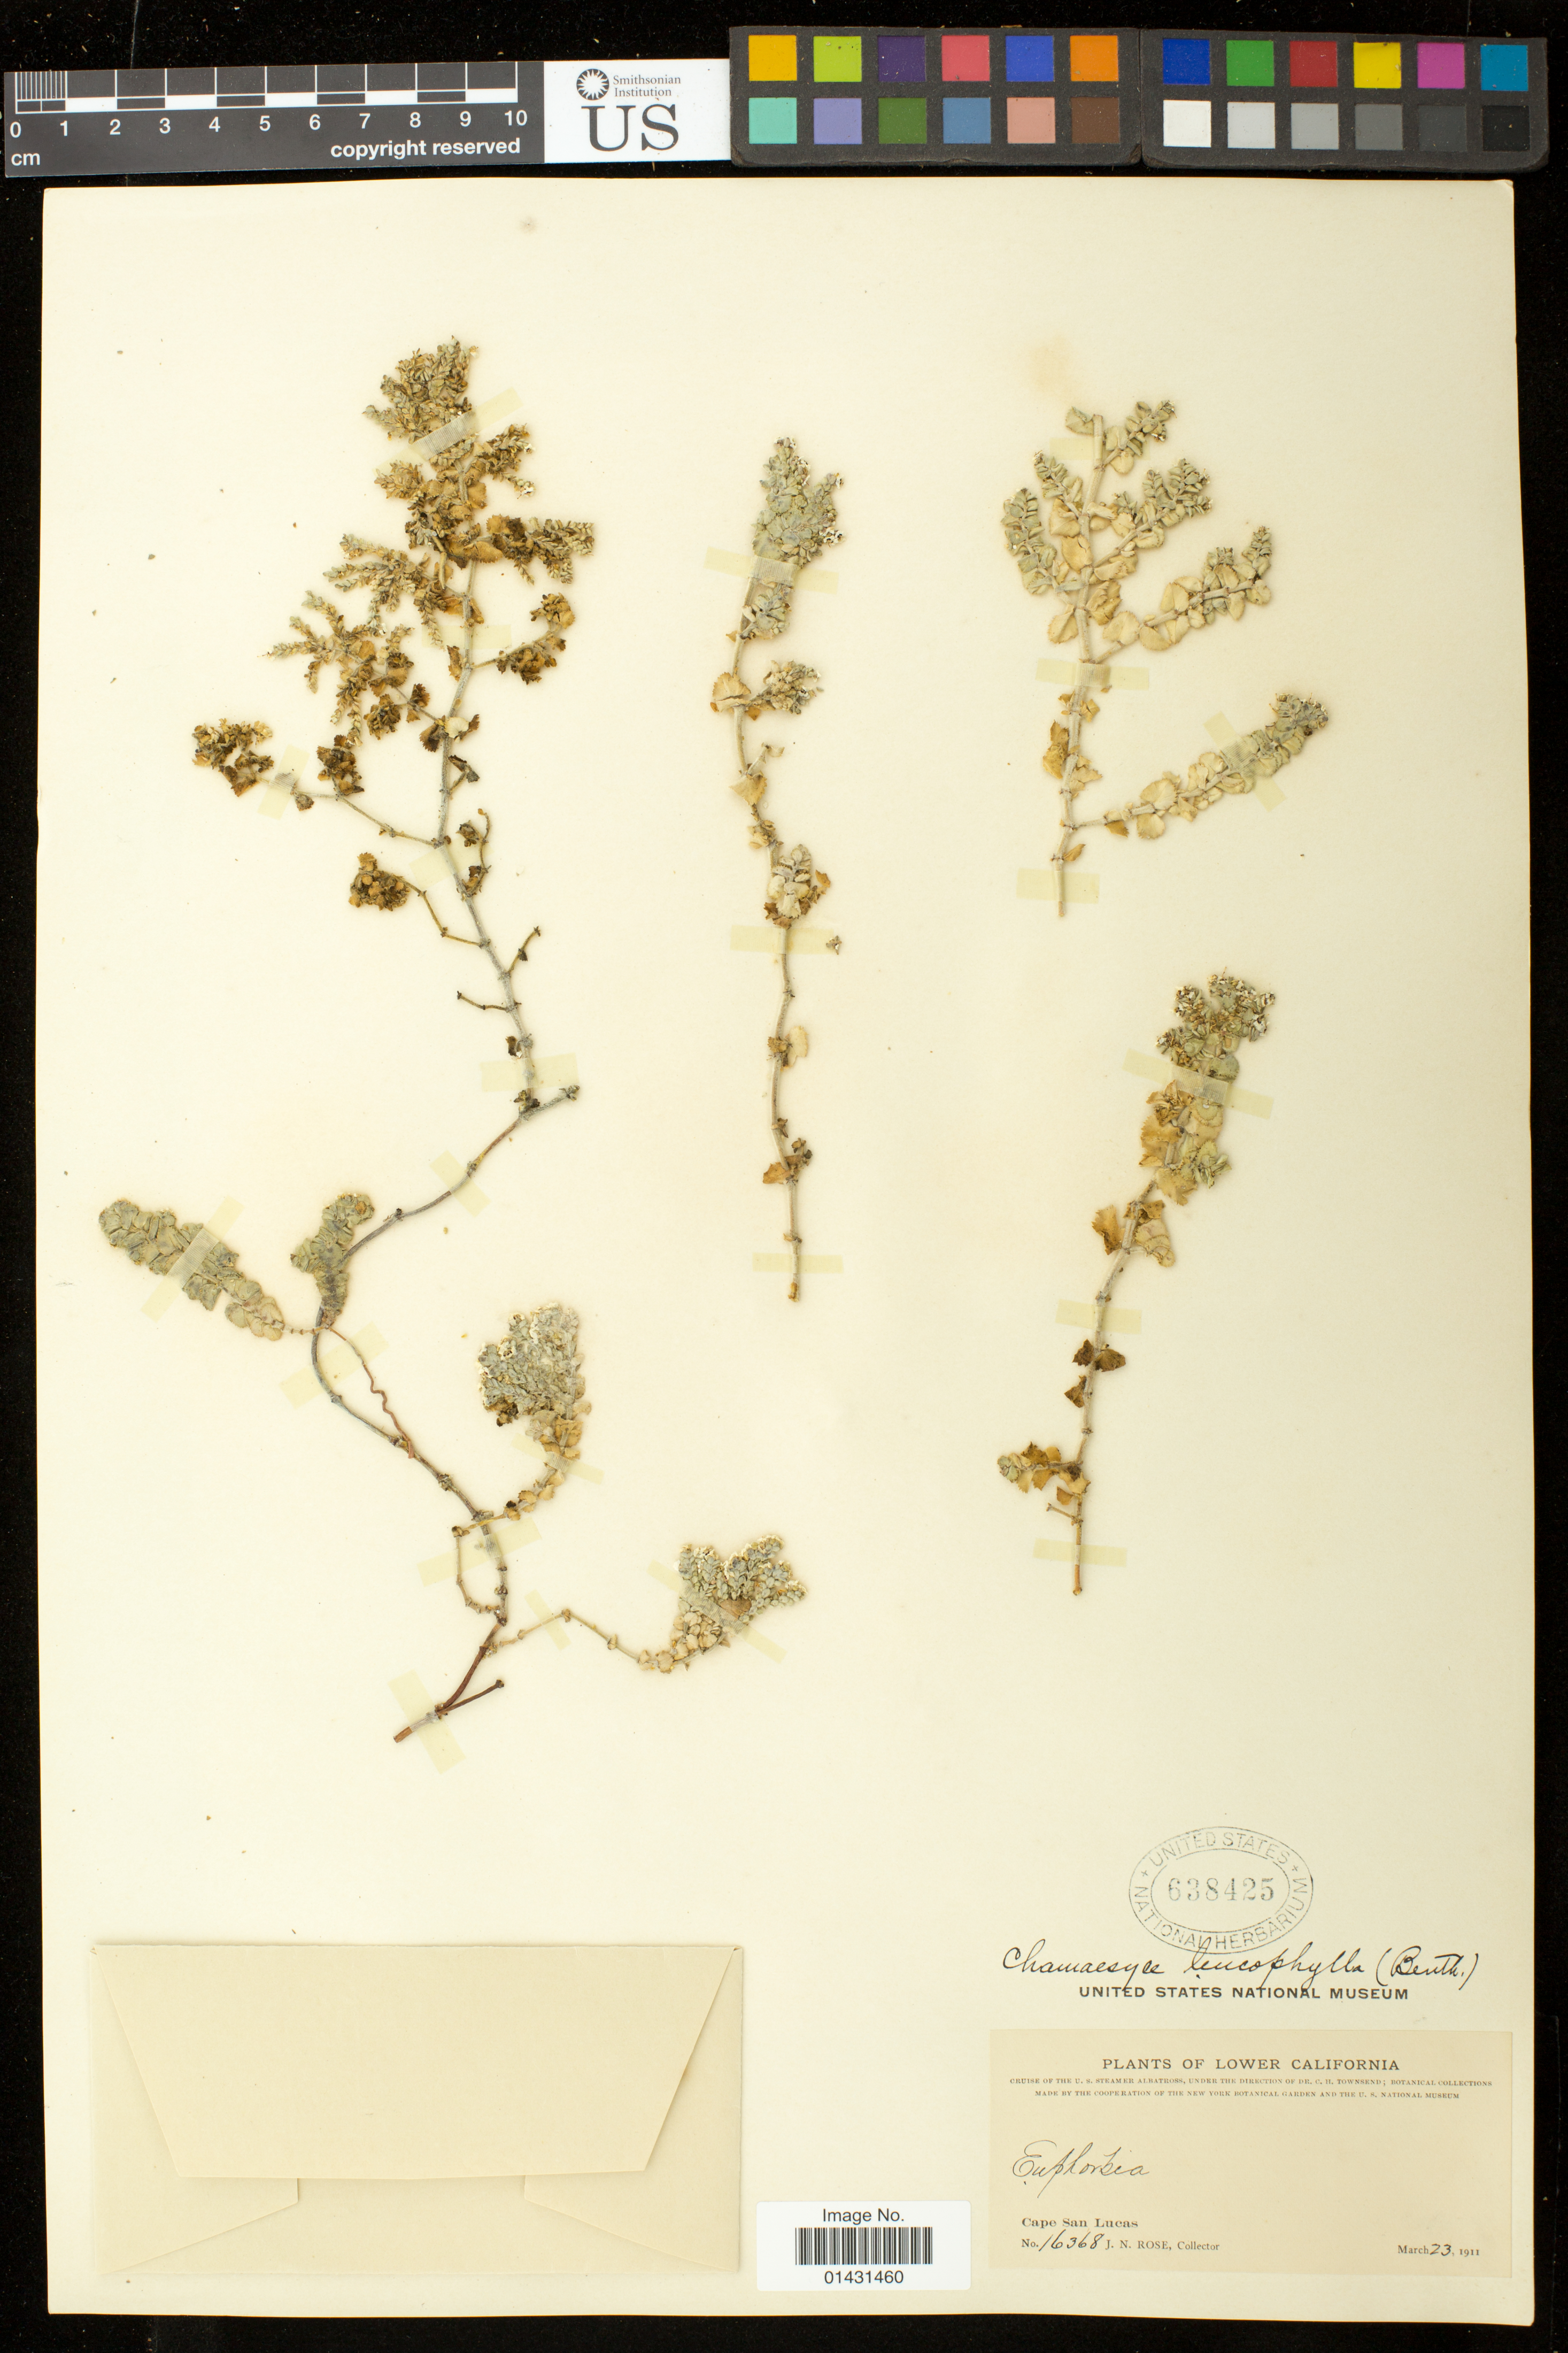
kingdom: Plantae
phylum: Tracheophyta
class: Magnoliopsida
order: Malpighiales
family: Euphorbiaceae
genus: Euphorbia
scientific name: Euphorbia leucophylla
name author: Benth.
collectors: J. N. Rose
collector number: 16368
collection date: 1911-03-23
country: Mexico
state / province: Baja California Sur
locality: Cape San Lucas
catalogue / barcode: US 638425